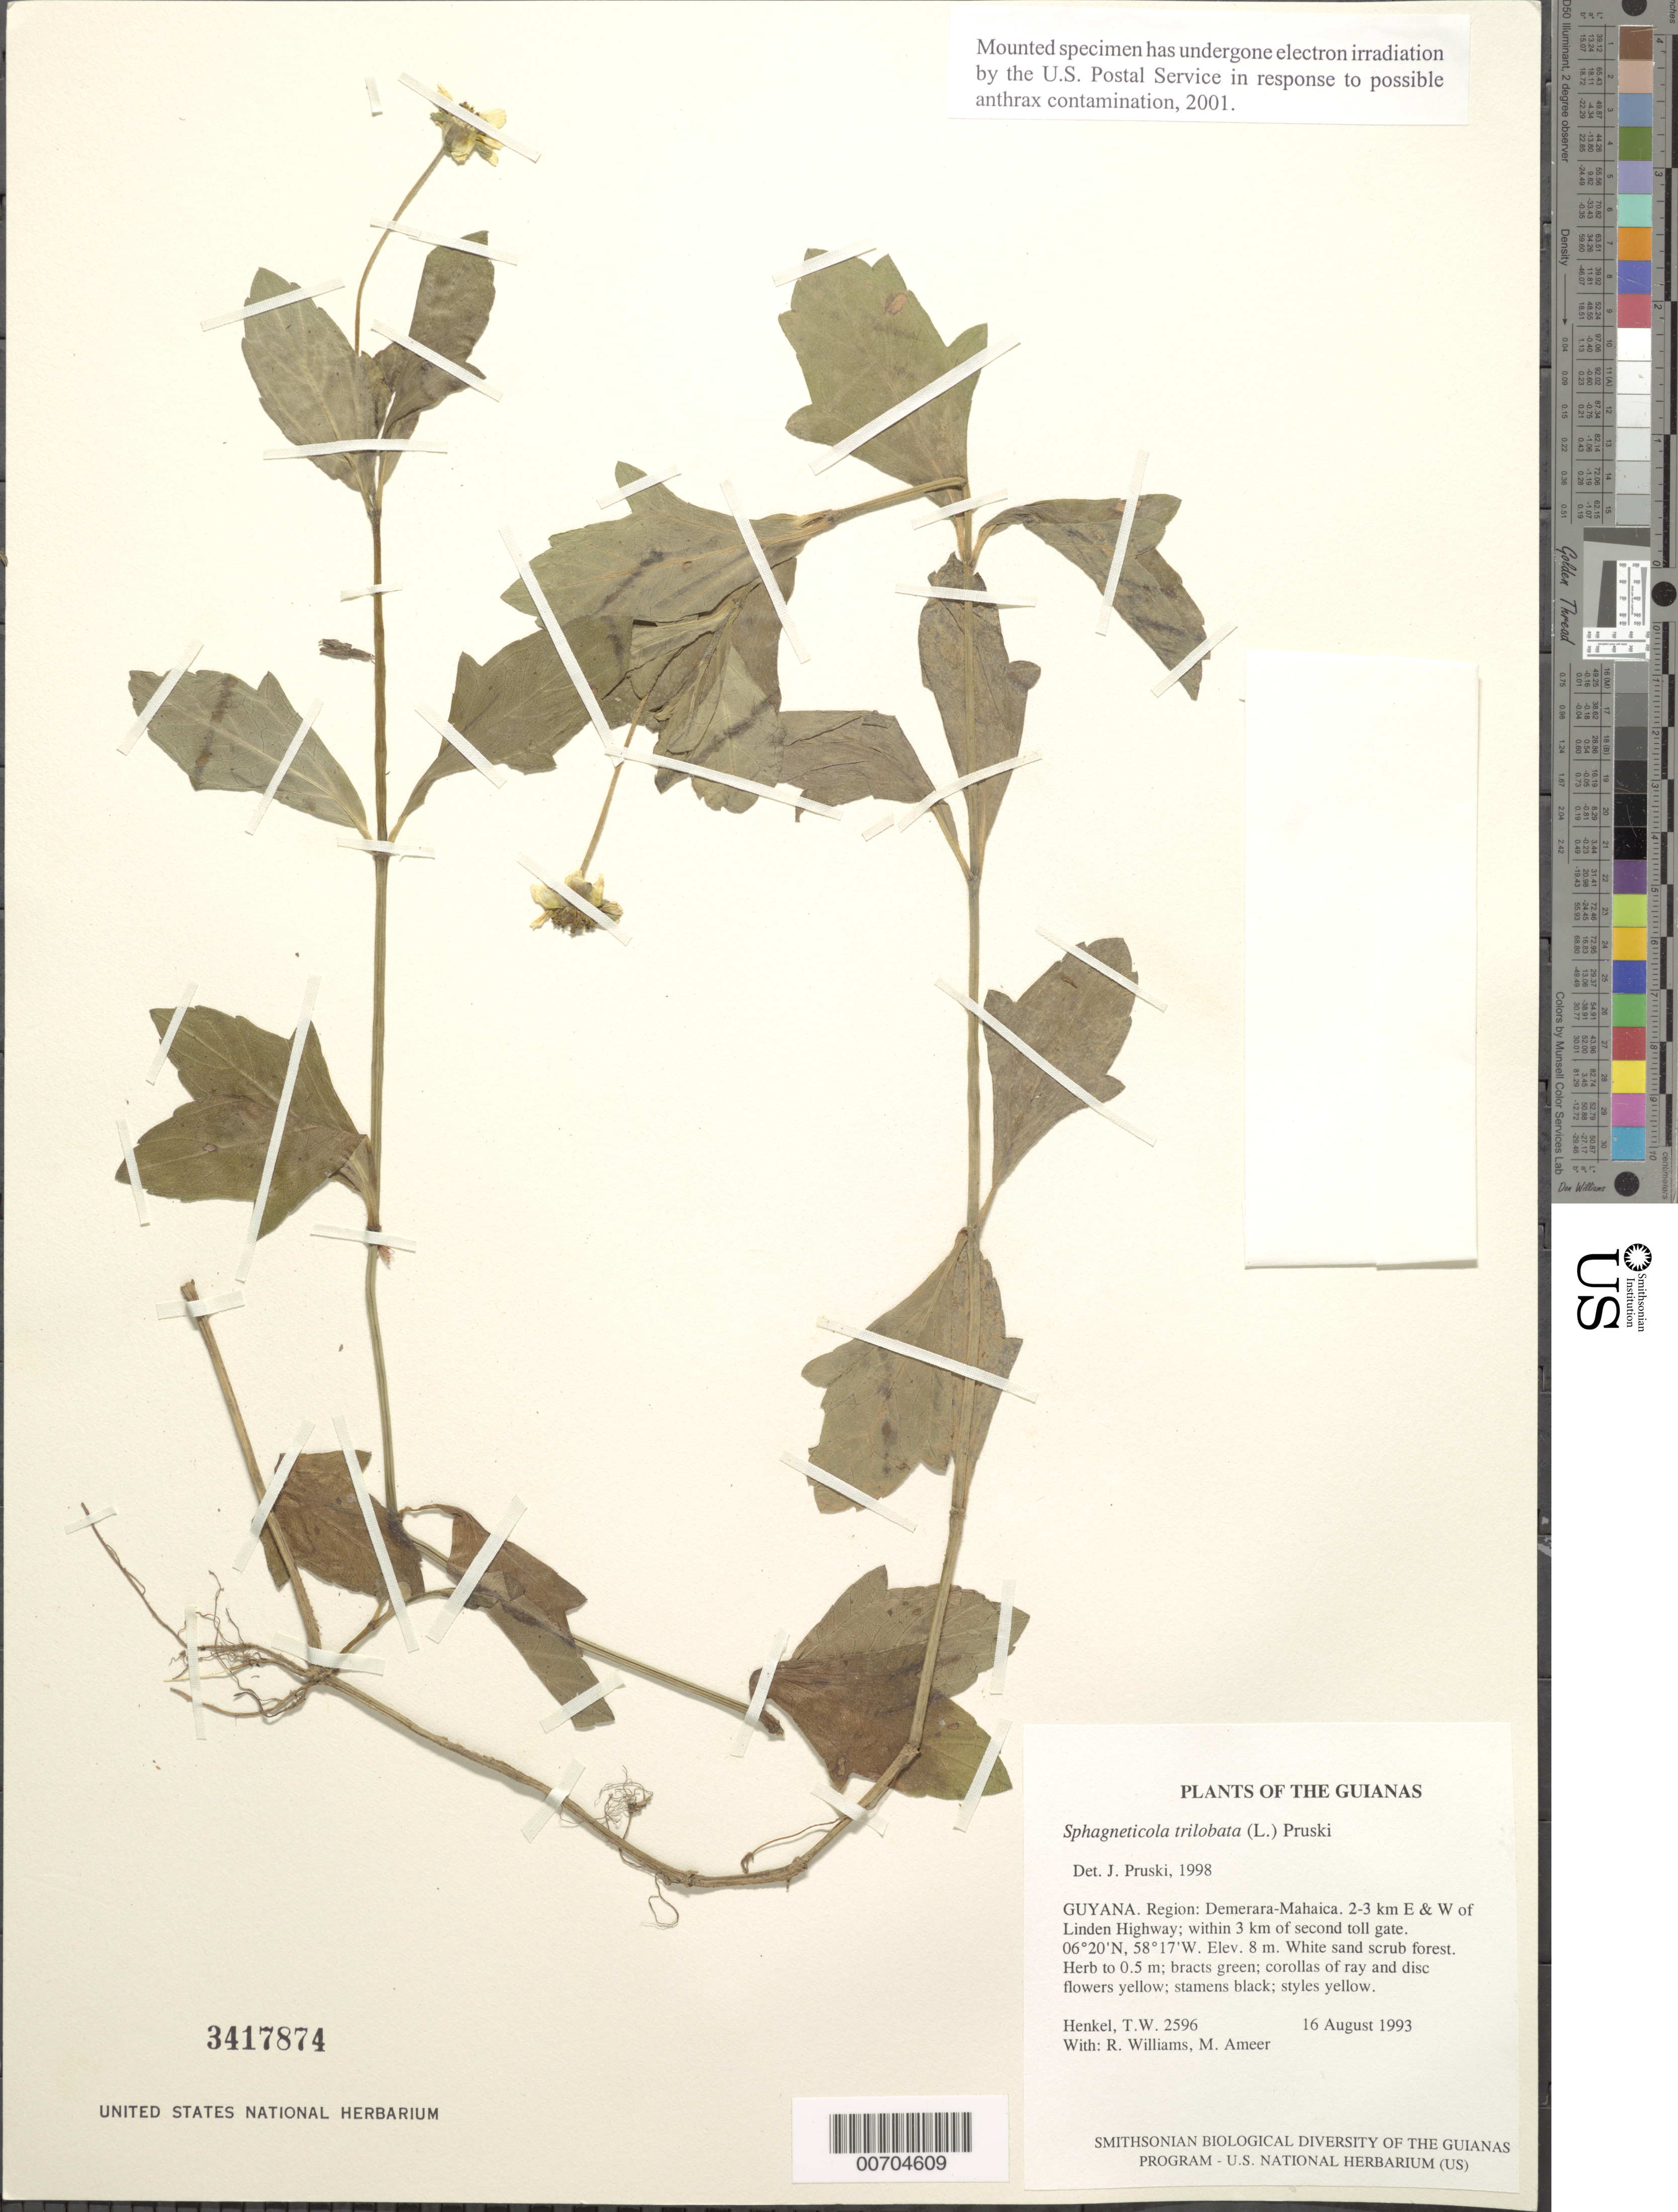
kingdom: Plantae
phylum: Tracheophyta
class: Magnoliopsida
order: Asterales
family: Asteraceae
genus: Sphagneticola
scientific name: Sphagneticola trilobata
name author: (L.) Pruski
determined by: Pruski, J. F.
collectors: T. Henkel, R. Williams & M. Ameer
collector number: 2596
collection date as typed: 16 August 1993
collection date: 1993-08-16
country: Guyana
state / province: Demerara-Mahaica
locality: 2-3 km E & W of Linden Highway; within 3 km of second toll gate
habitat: White sand scrub forest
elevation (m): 8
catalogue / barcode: US 3417874